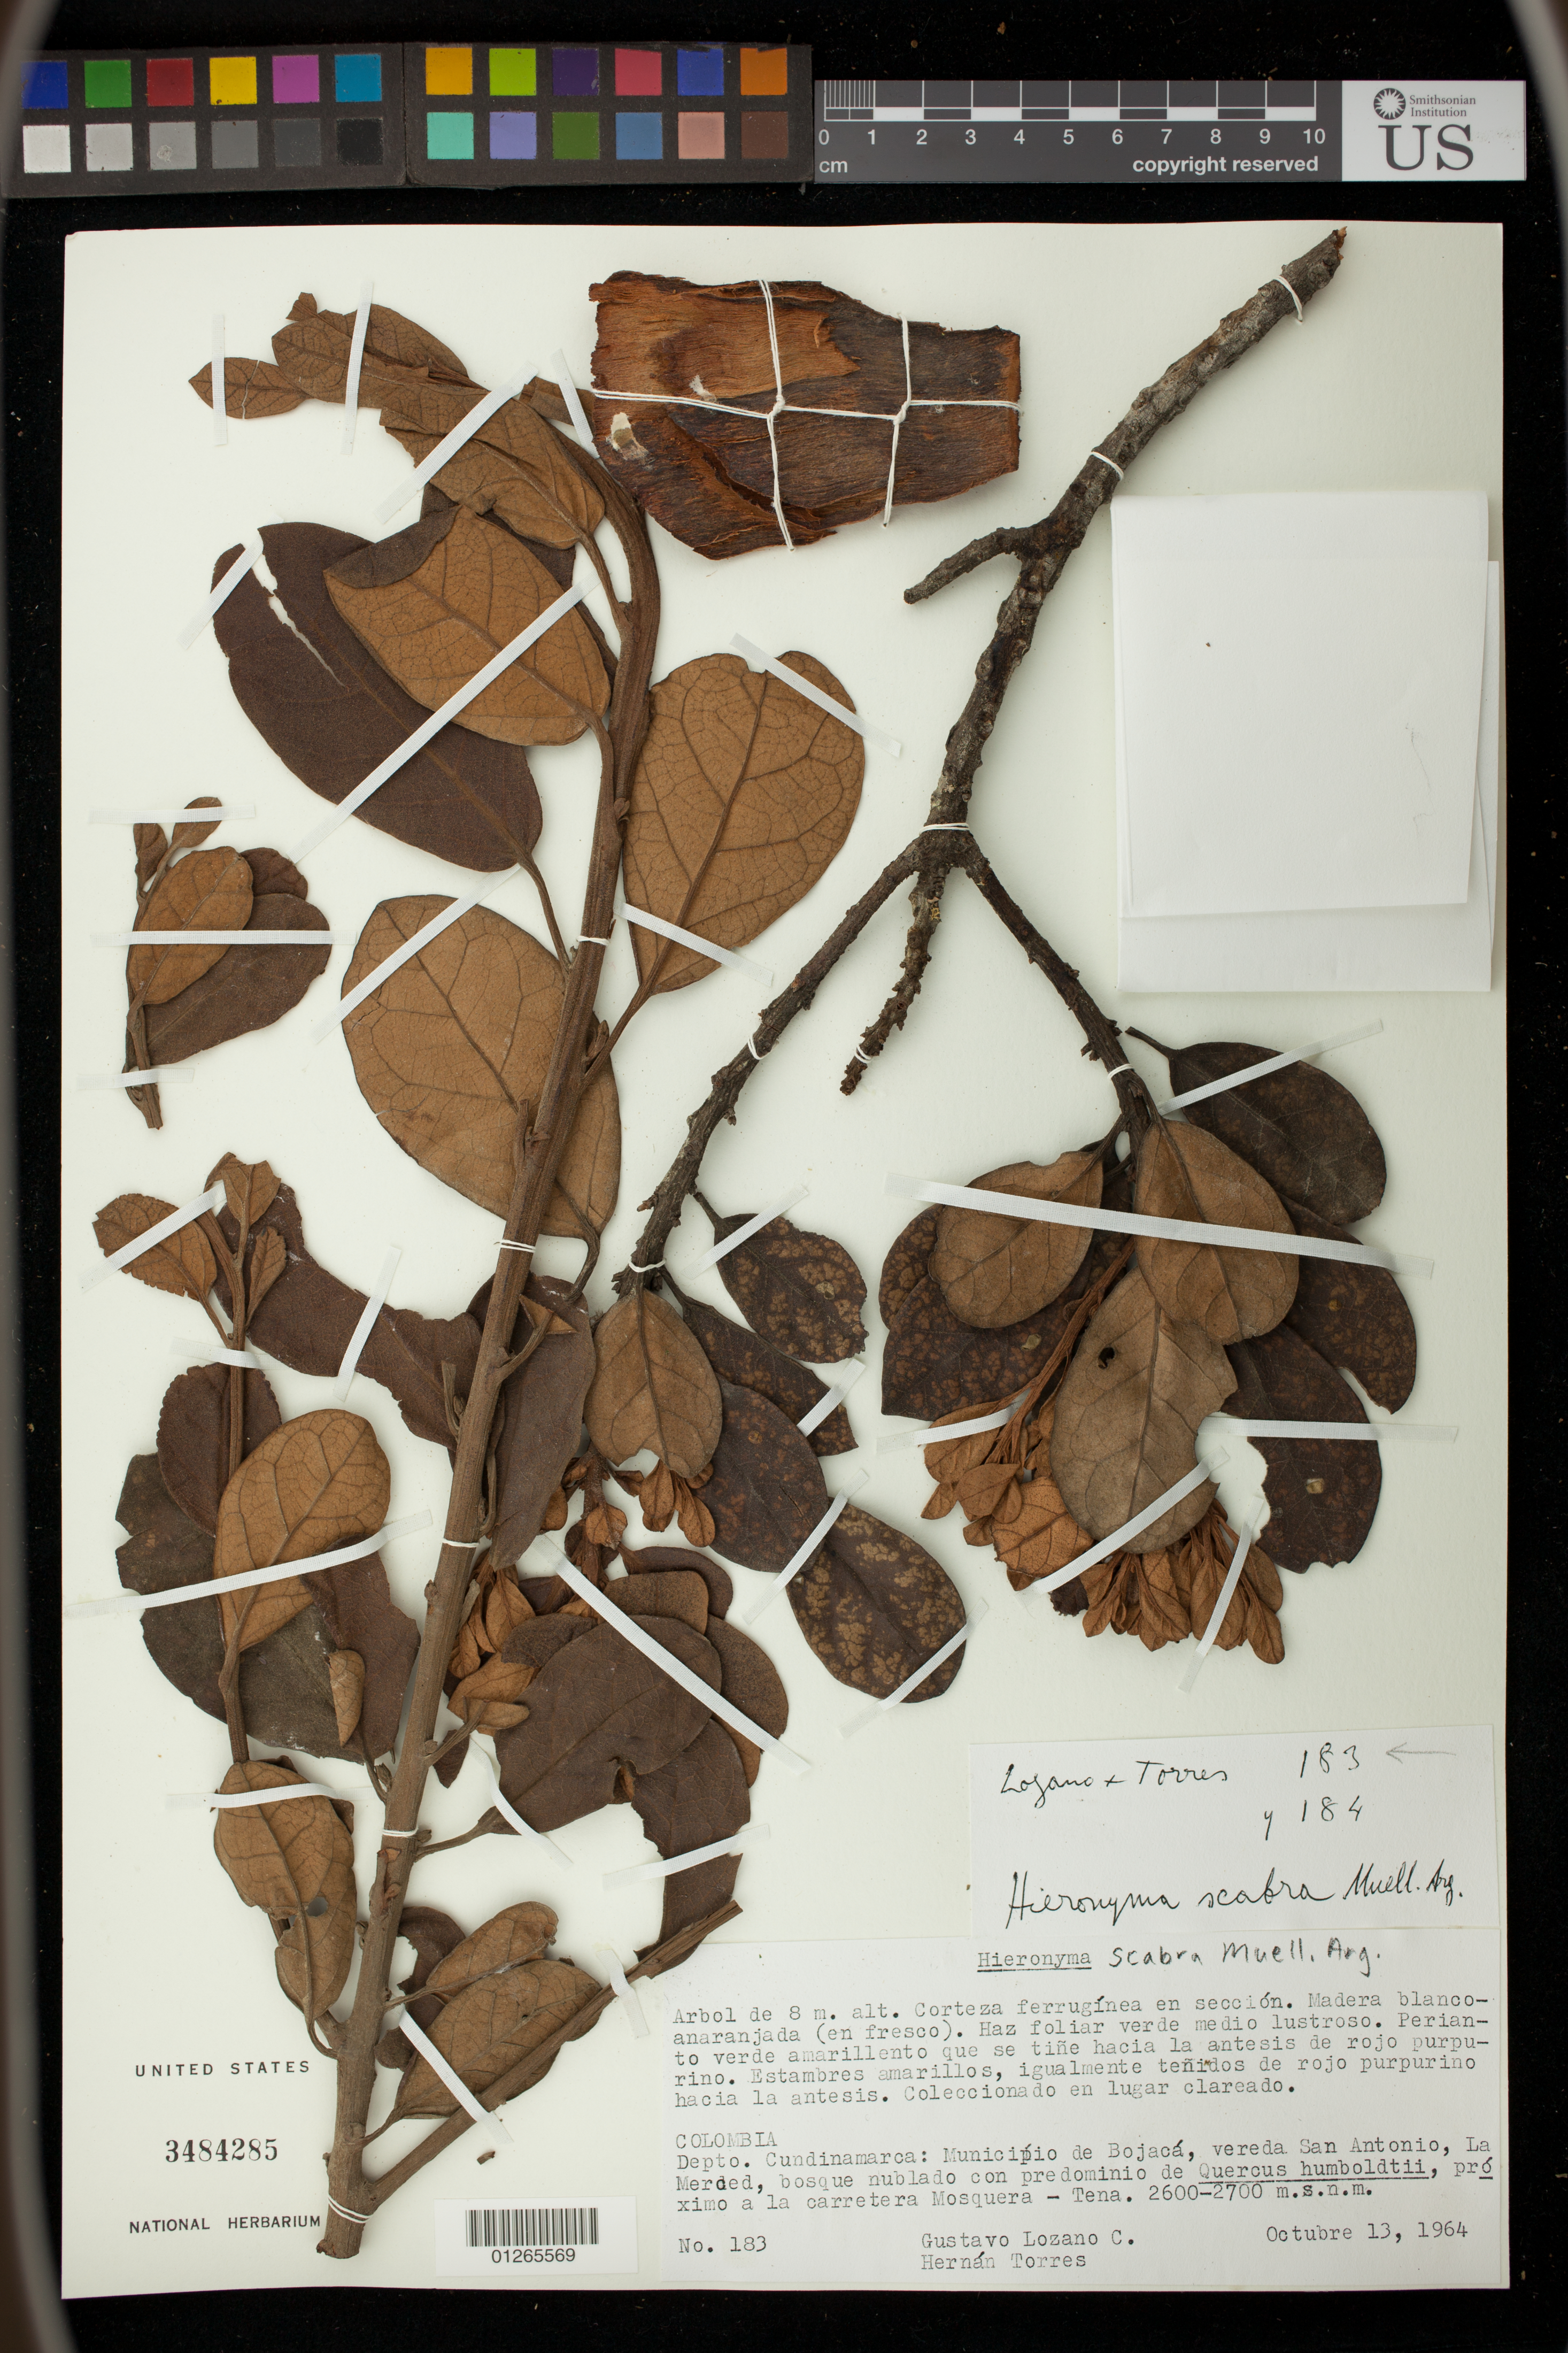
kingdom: Plantae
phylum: Tracheophyta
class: Magnoliopsida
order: Malpighiales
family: Phyllanthaceae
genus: Hieronyma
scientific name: Hieronyma scabrida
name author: (Tul.) Müll. Arg.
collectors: G. Lozano-Contreras & H. Torres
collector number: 183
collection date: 1964-10-13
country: Colombia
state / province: Cundinamarca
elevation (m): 792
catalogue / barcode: US 3484285